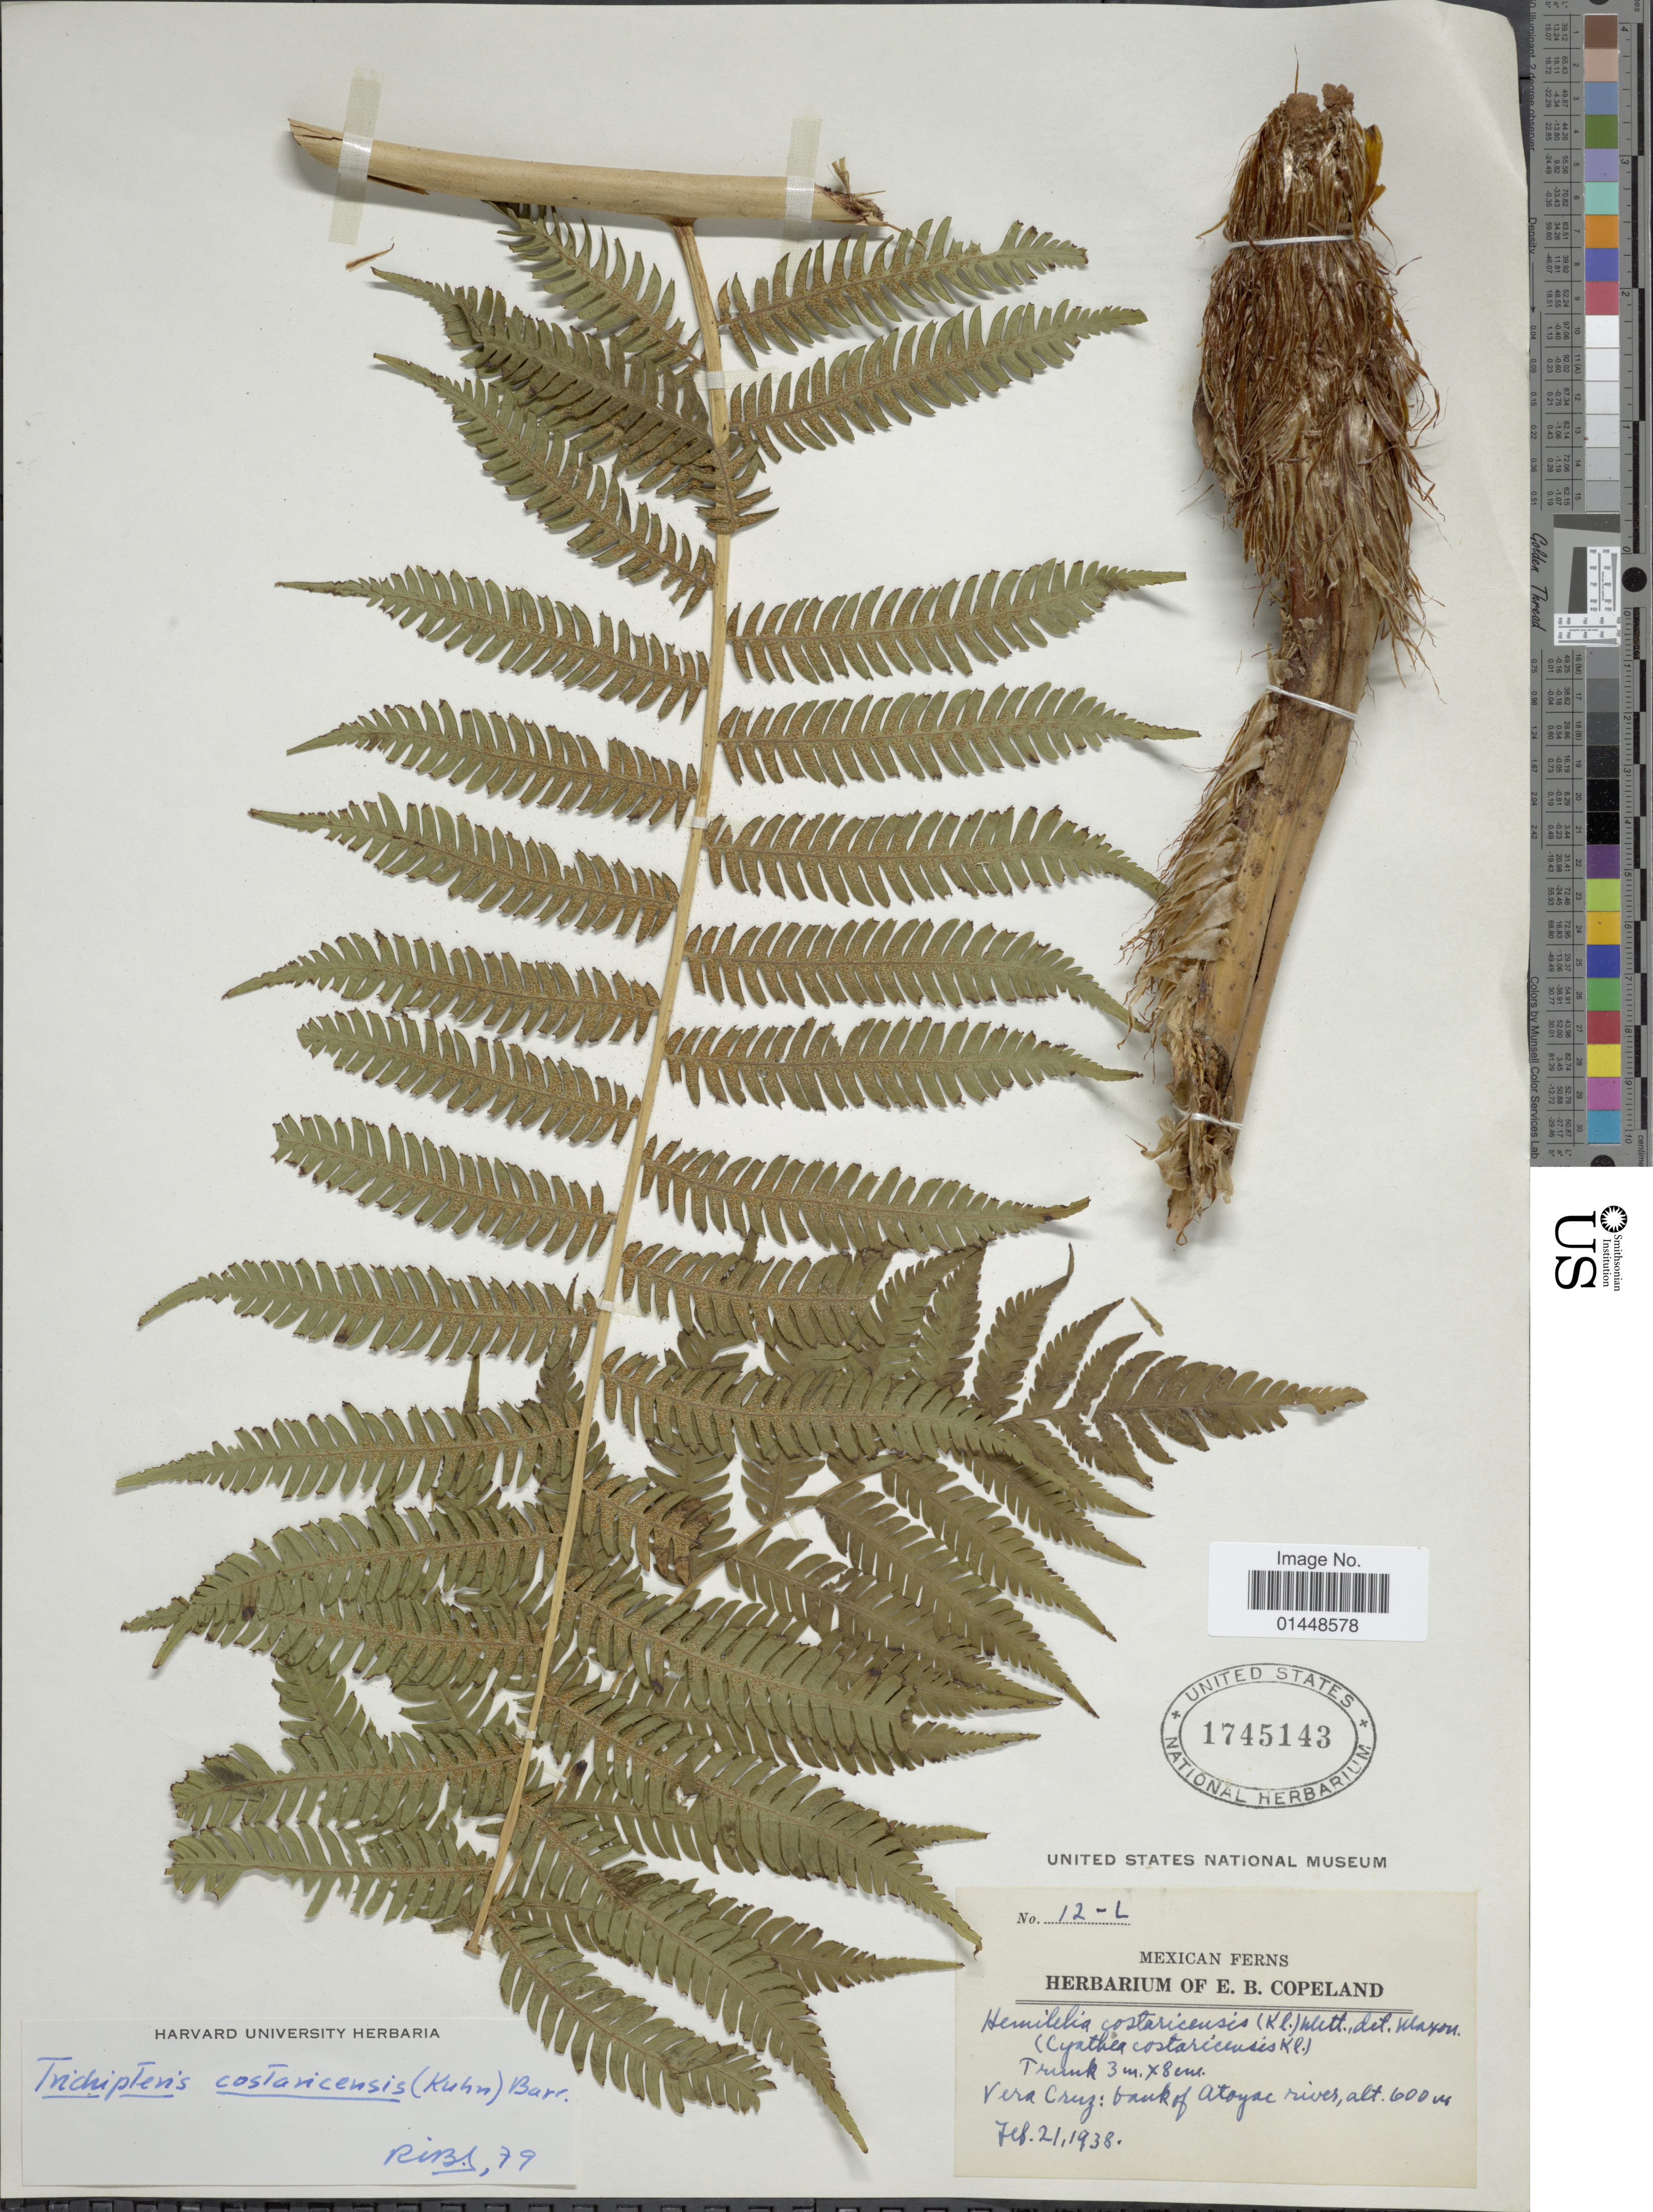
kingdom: Plantae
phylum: Tracheophyta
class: Polypodiopsida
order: Cyatheales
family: Cyatheaceae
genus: Cyathea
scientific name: Cyathea costaricensis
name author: (Kuhn) Domin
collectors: ex herb. E. B. Copeland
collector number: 12-L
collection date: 1938-02-21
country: Mexico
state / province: Veracruz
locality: Vera Cruz: bank of Atoyac river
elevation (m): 600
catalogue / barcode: US 1745143